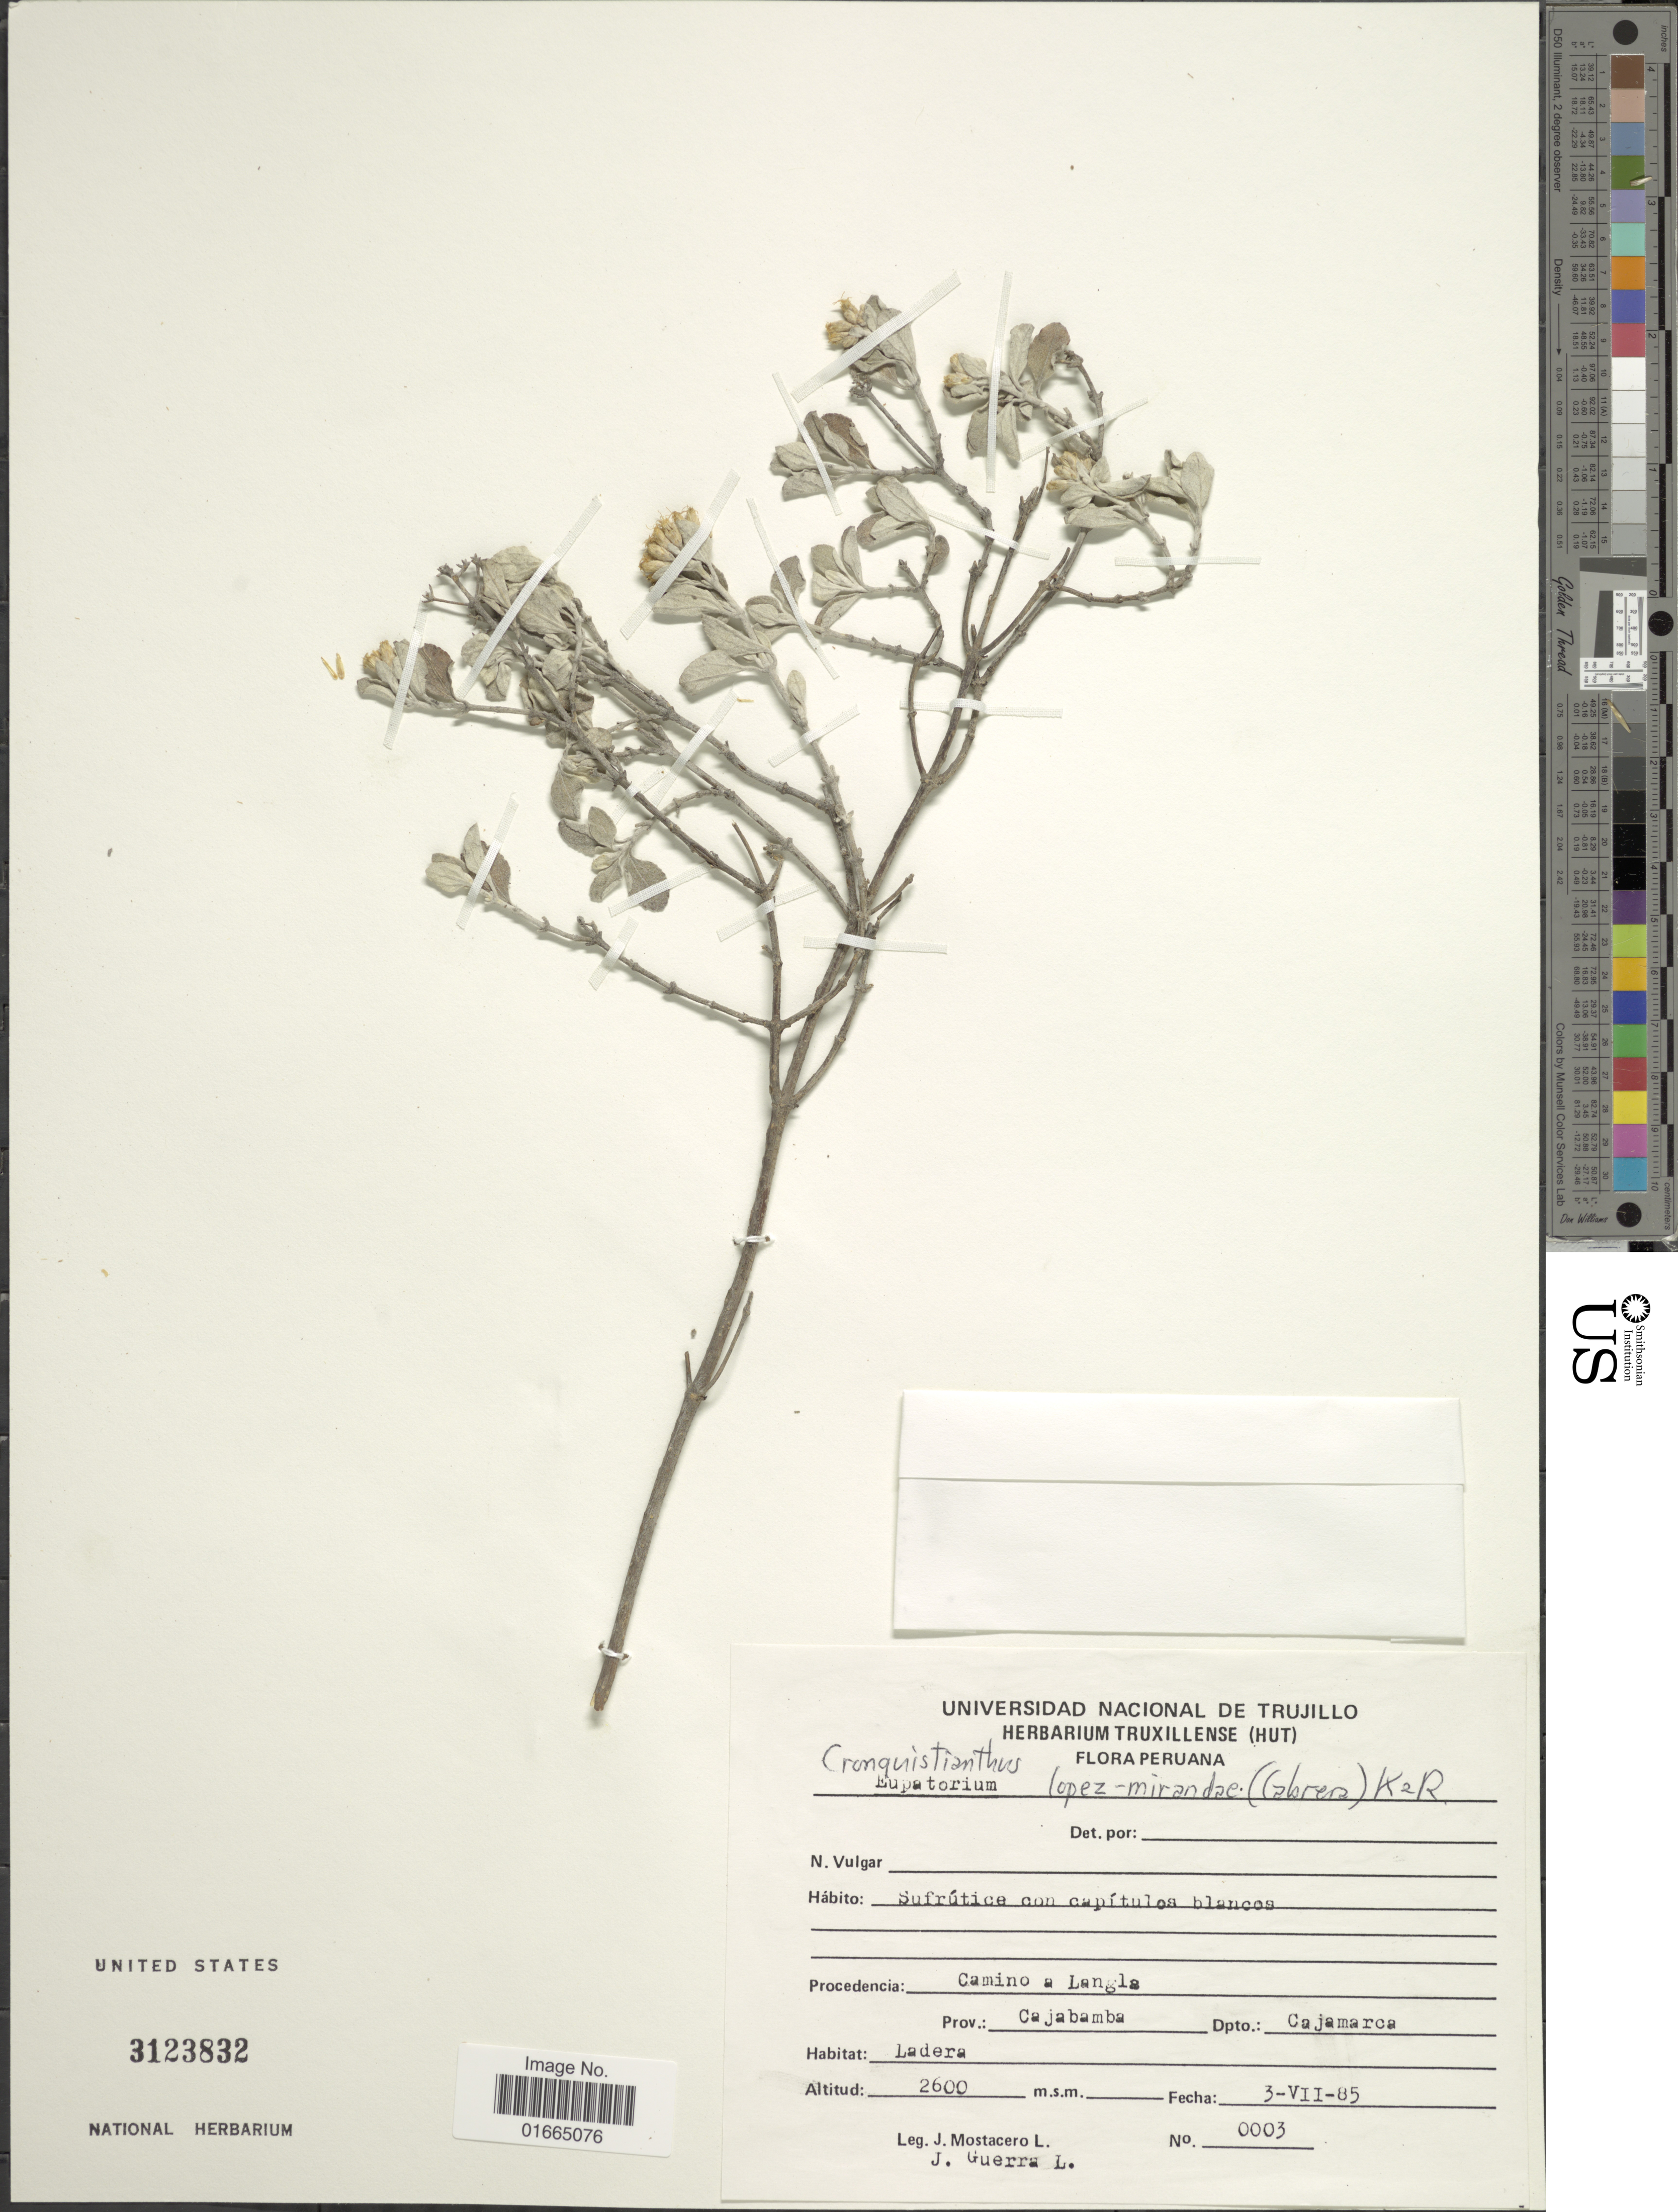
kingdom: Plantae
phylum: Tracheophyta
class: Magnoliopsida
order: Asterales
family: Asteraceae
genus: Cronquistianthus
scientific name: Cronquistianthus lopezmirandae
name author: (Cabrera) R.M. King & H. Rob.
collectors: J. Mostacero L. & J. Guerra L.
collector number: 0003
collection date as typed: Transcribed d/m/y: 3/7/85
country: Peru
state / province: Cajamarca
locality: Camino a Langla. Prov.: Cajabamba. Dpto.: Cajamarca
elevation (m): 2600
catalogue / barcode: US 3123832